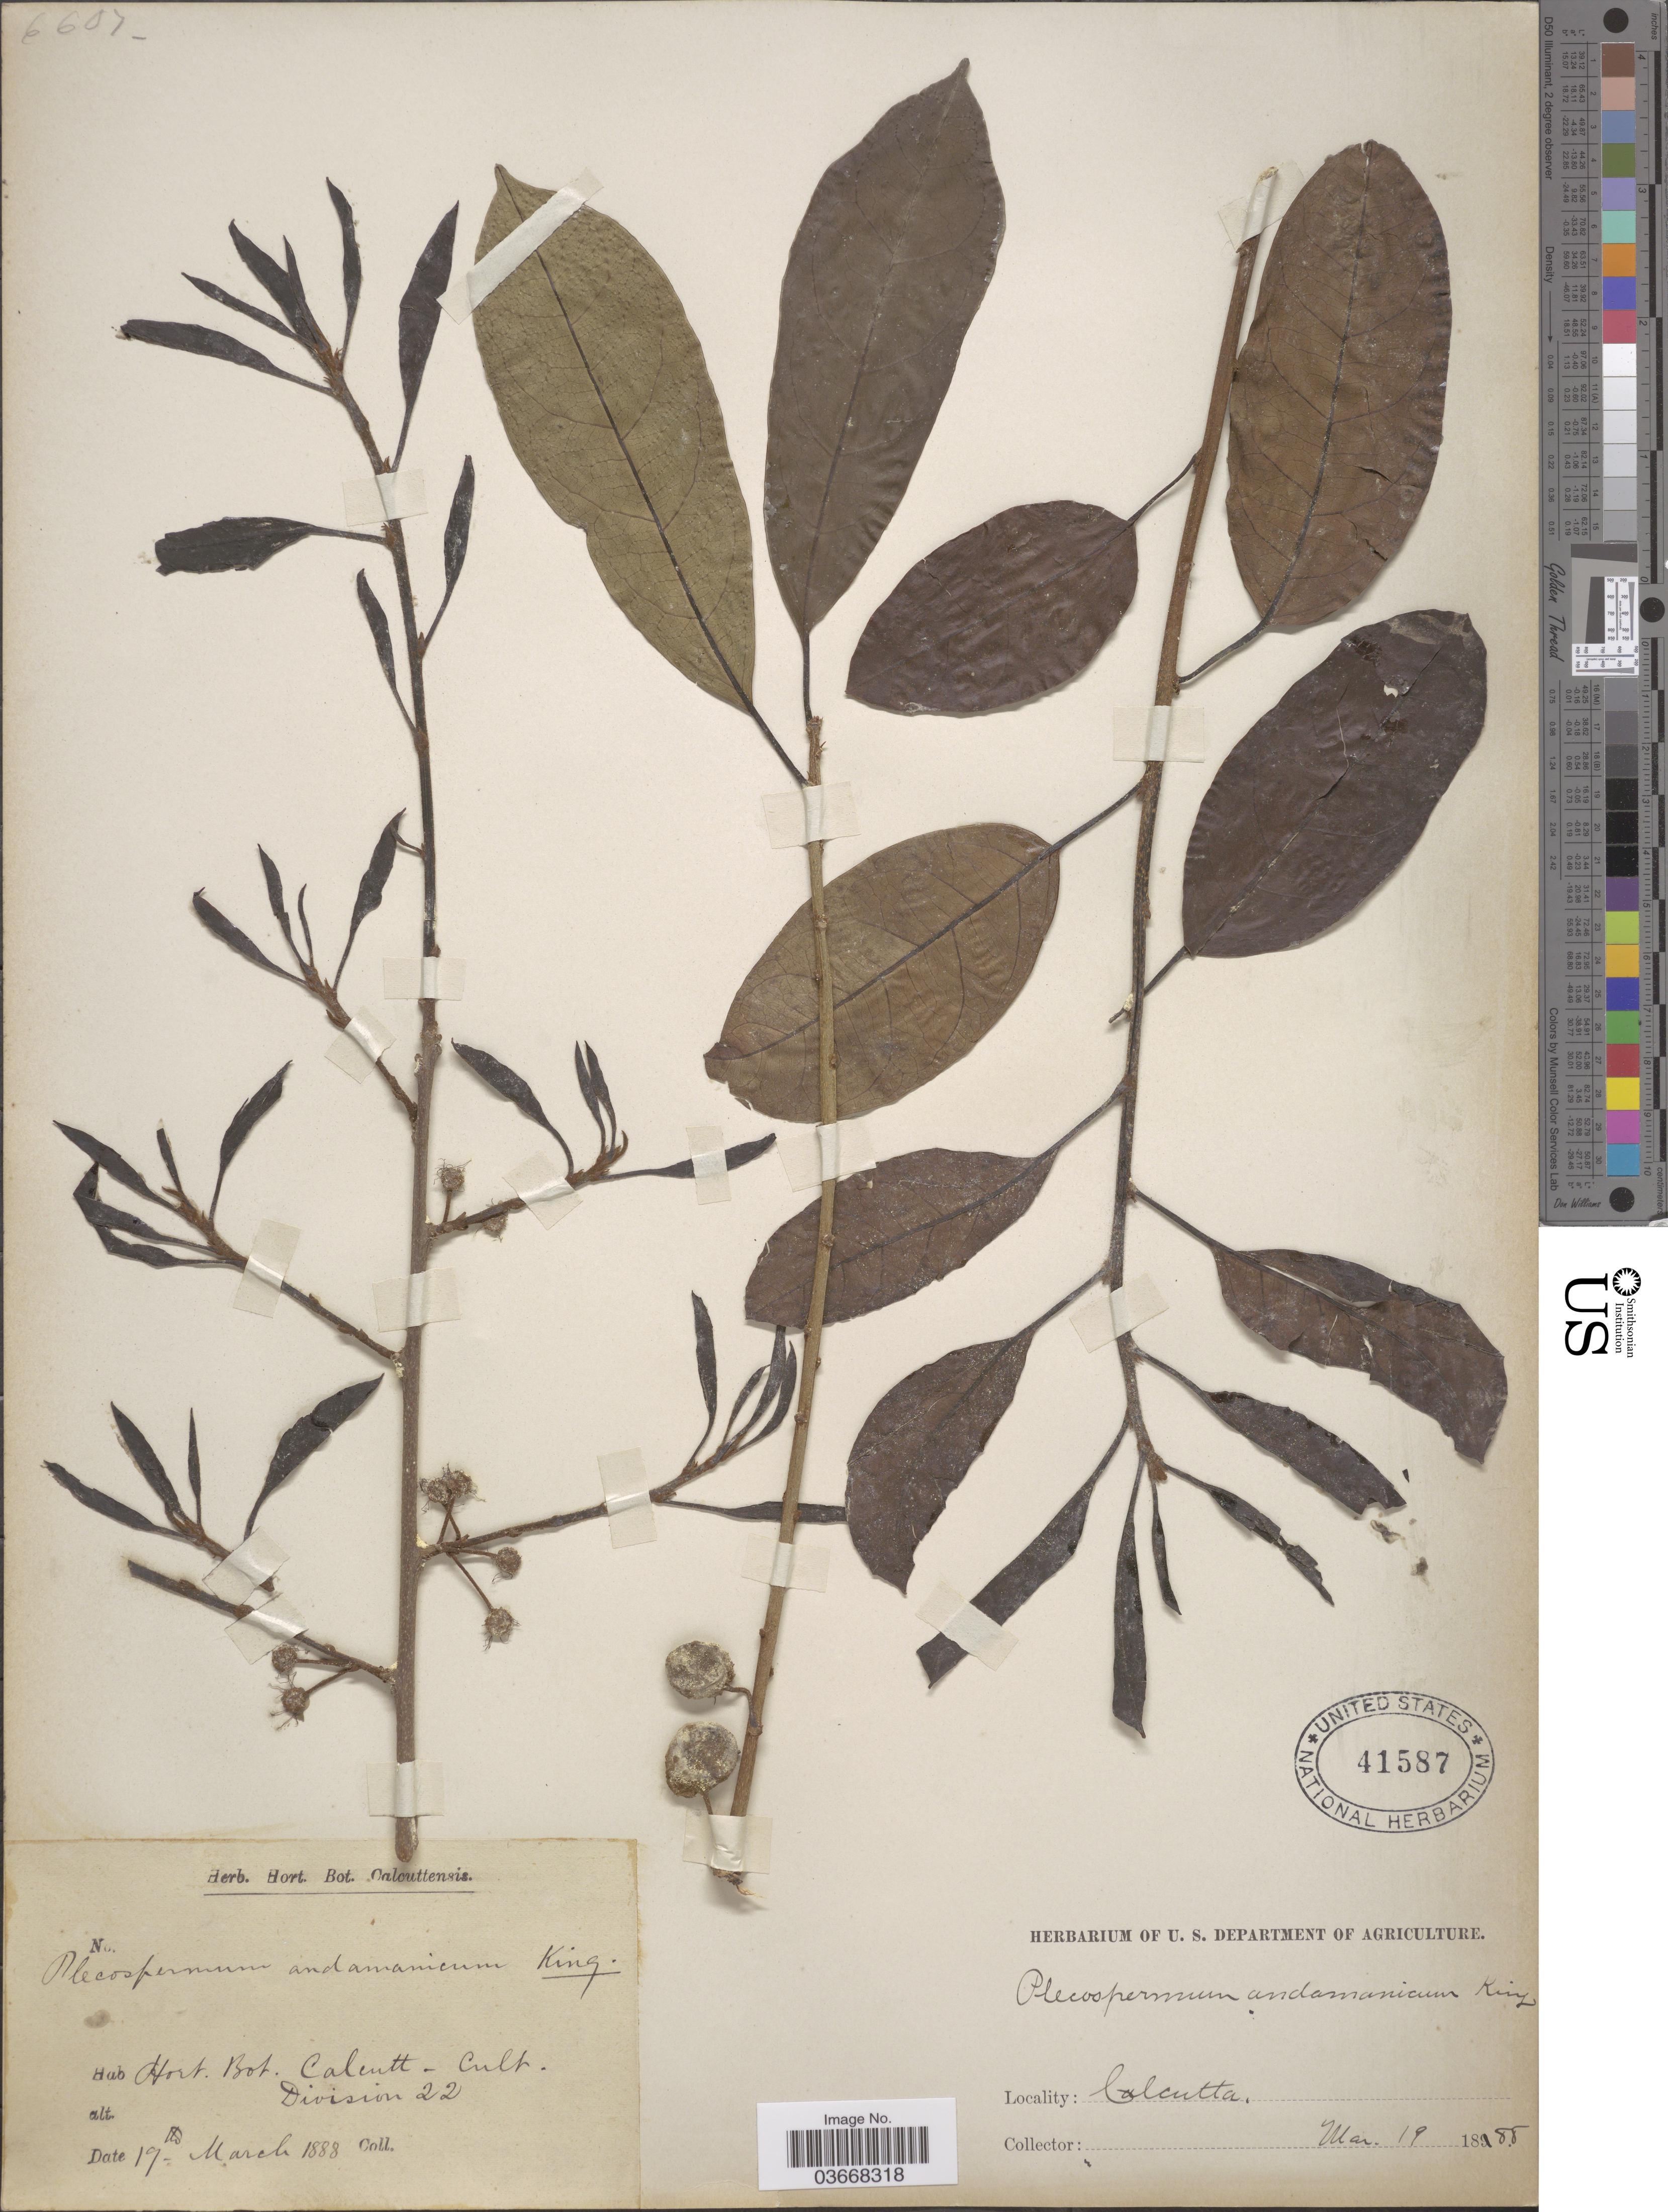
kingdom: Plantae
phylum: Tracheophyta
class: Magnoliopsida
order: Rosales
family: Moraceae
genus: Maclura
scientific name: Maclura andamanica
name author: (King ex Hook. f.) C.C. Berg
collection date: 1888-03-19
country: India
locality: Hort. Bot. Calcutt-Cult. Division 22. Calcutta.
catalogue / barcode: US 41587